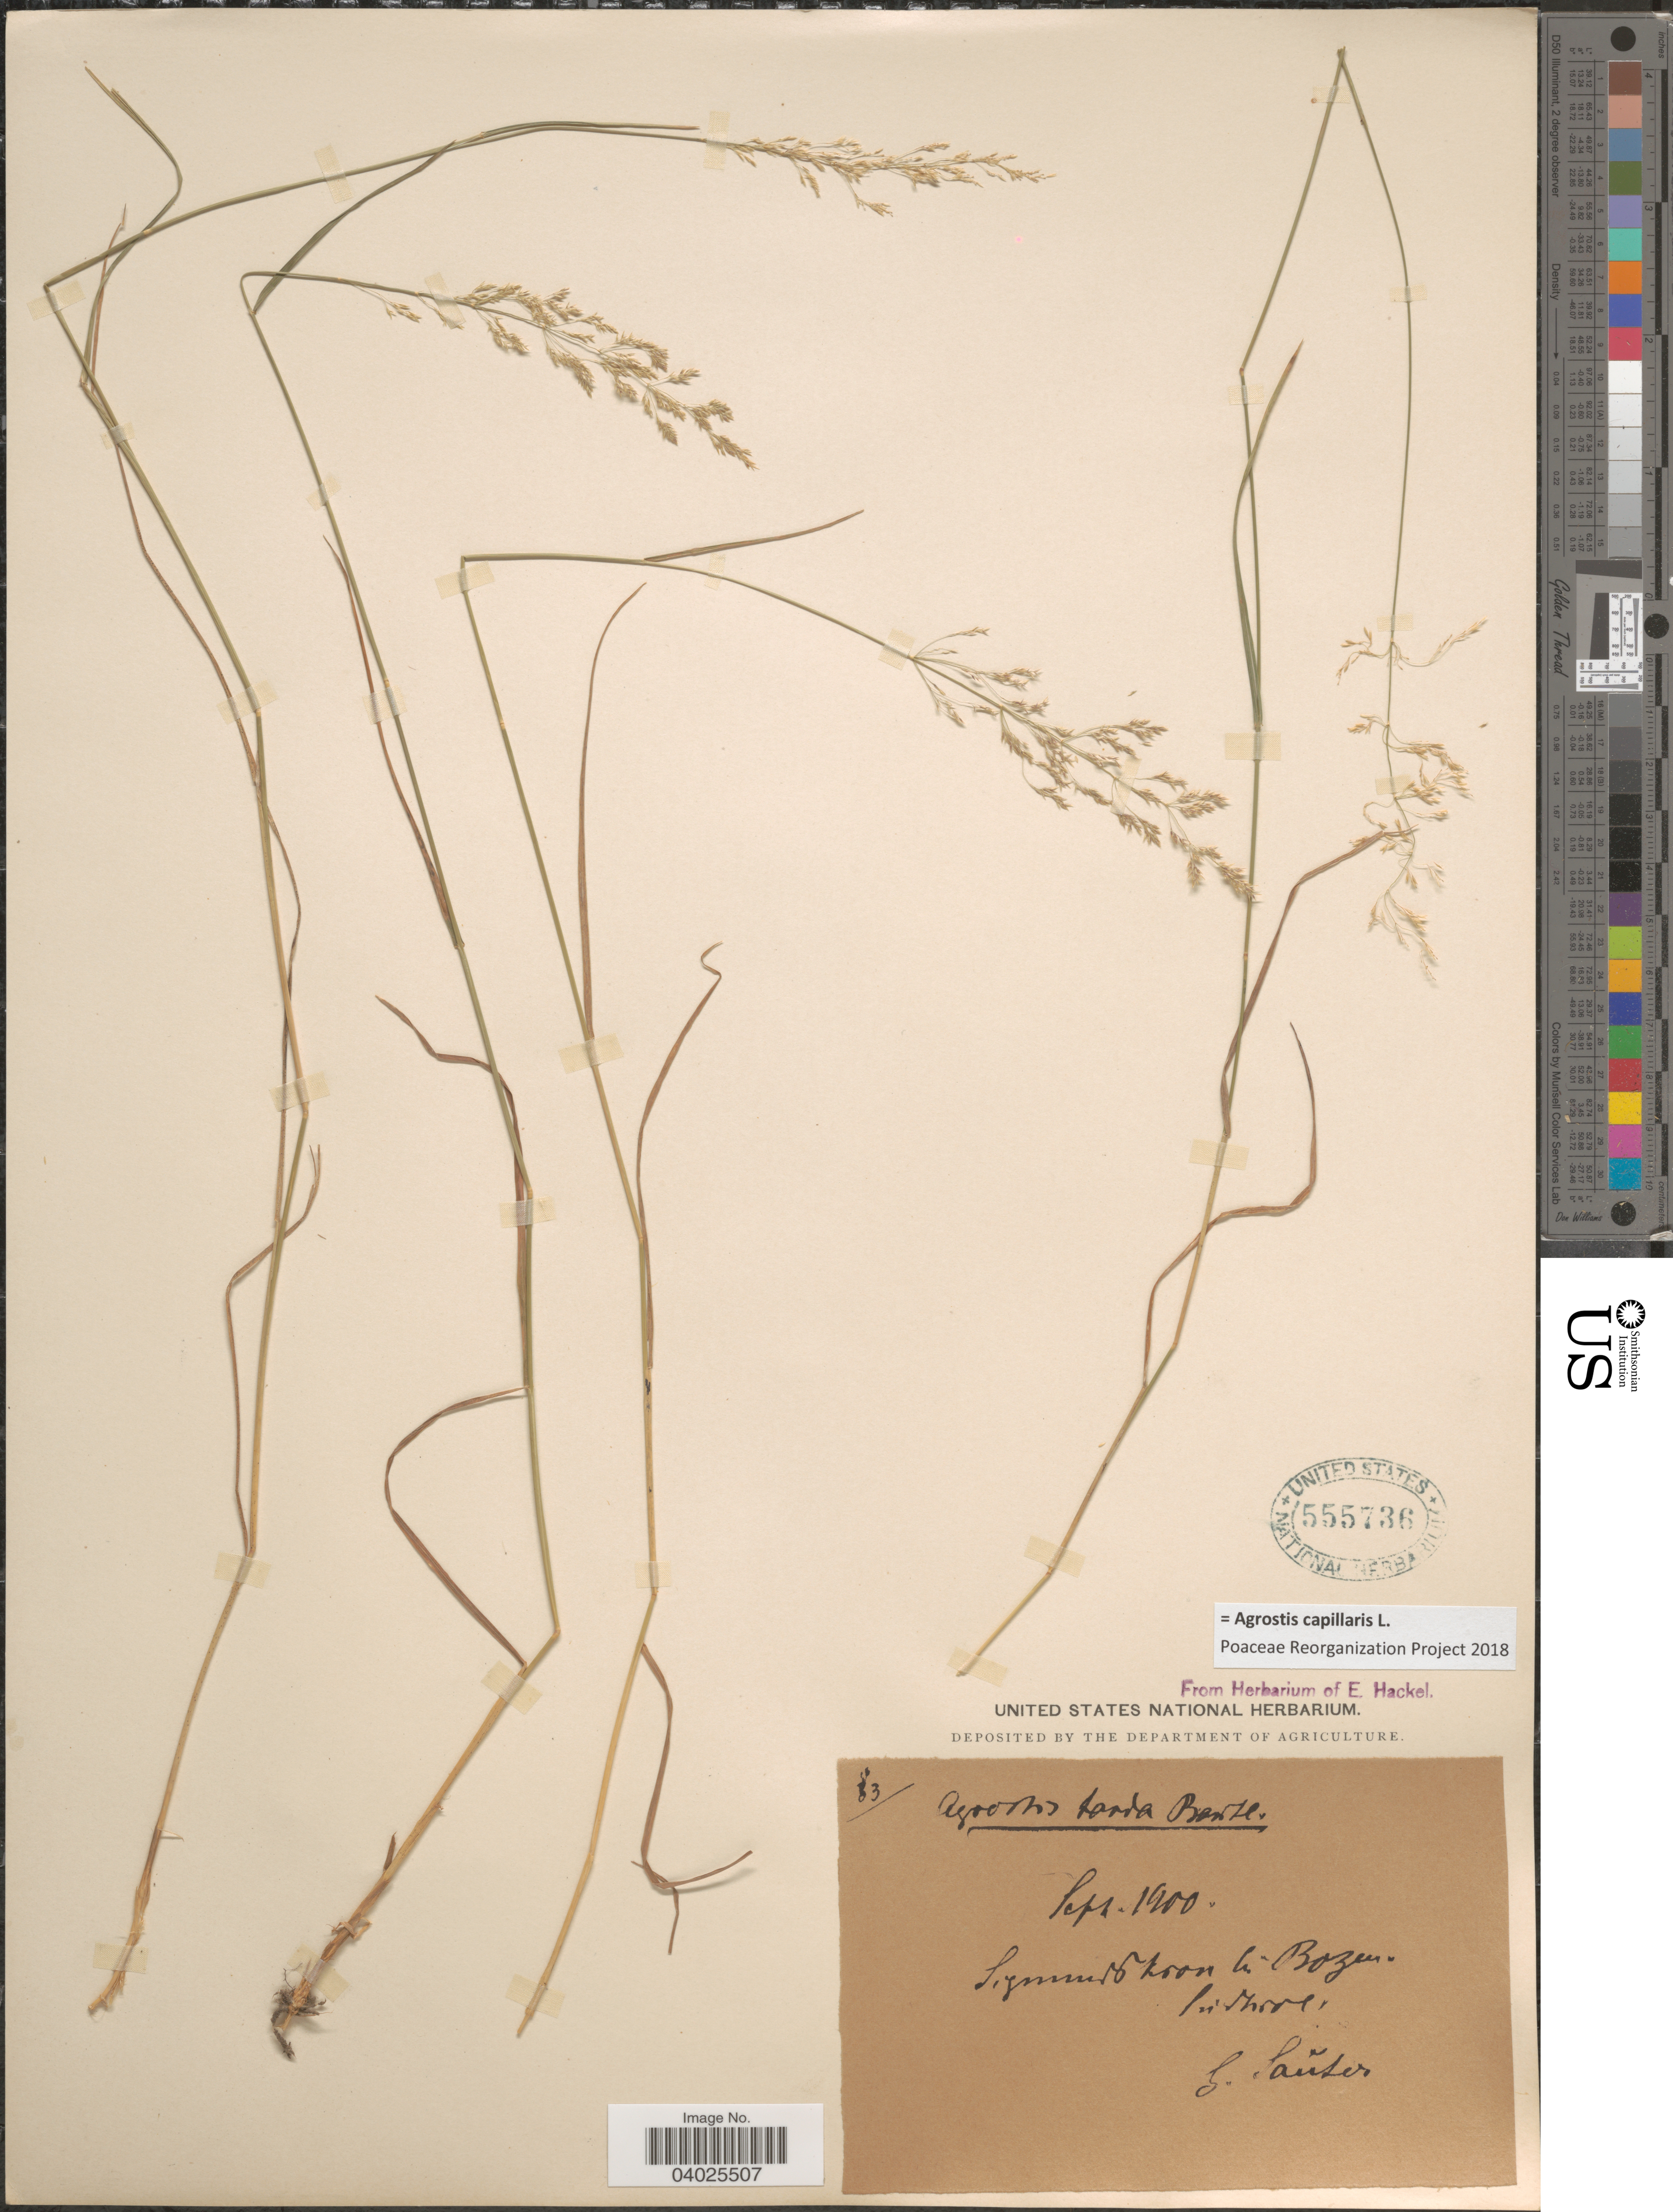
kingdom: Plantae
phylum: Tracheophyta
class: Liliopsida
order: Poales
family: Poaceae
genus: Agrostis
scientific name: Agrostis capillaris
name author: L.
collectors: G. Sauter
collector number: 83*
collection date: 1900-09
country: Italy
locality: [illegible text] bei Bozen.[interpreted] [illegible text].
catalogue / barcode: US 555736